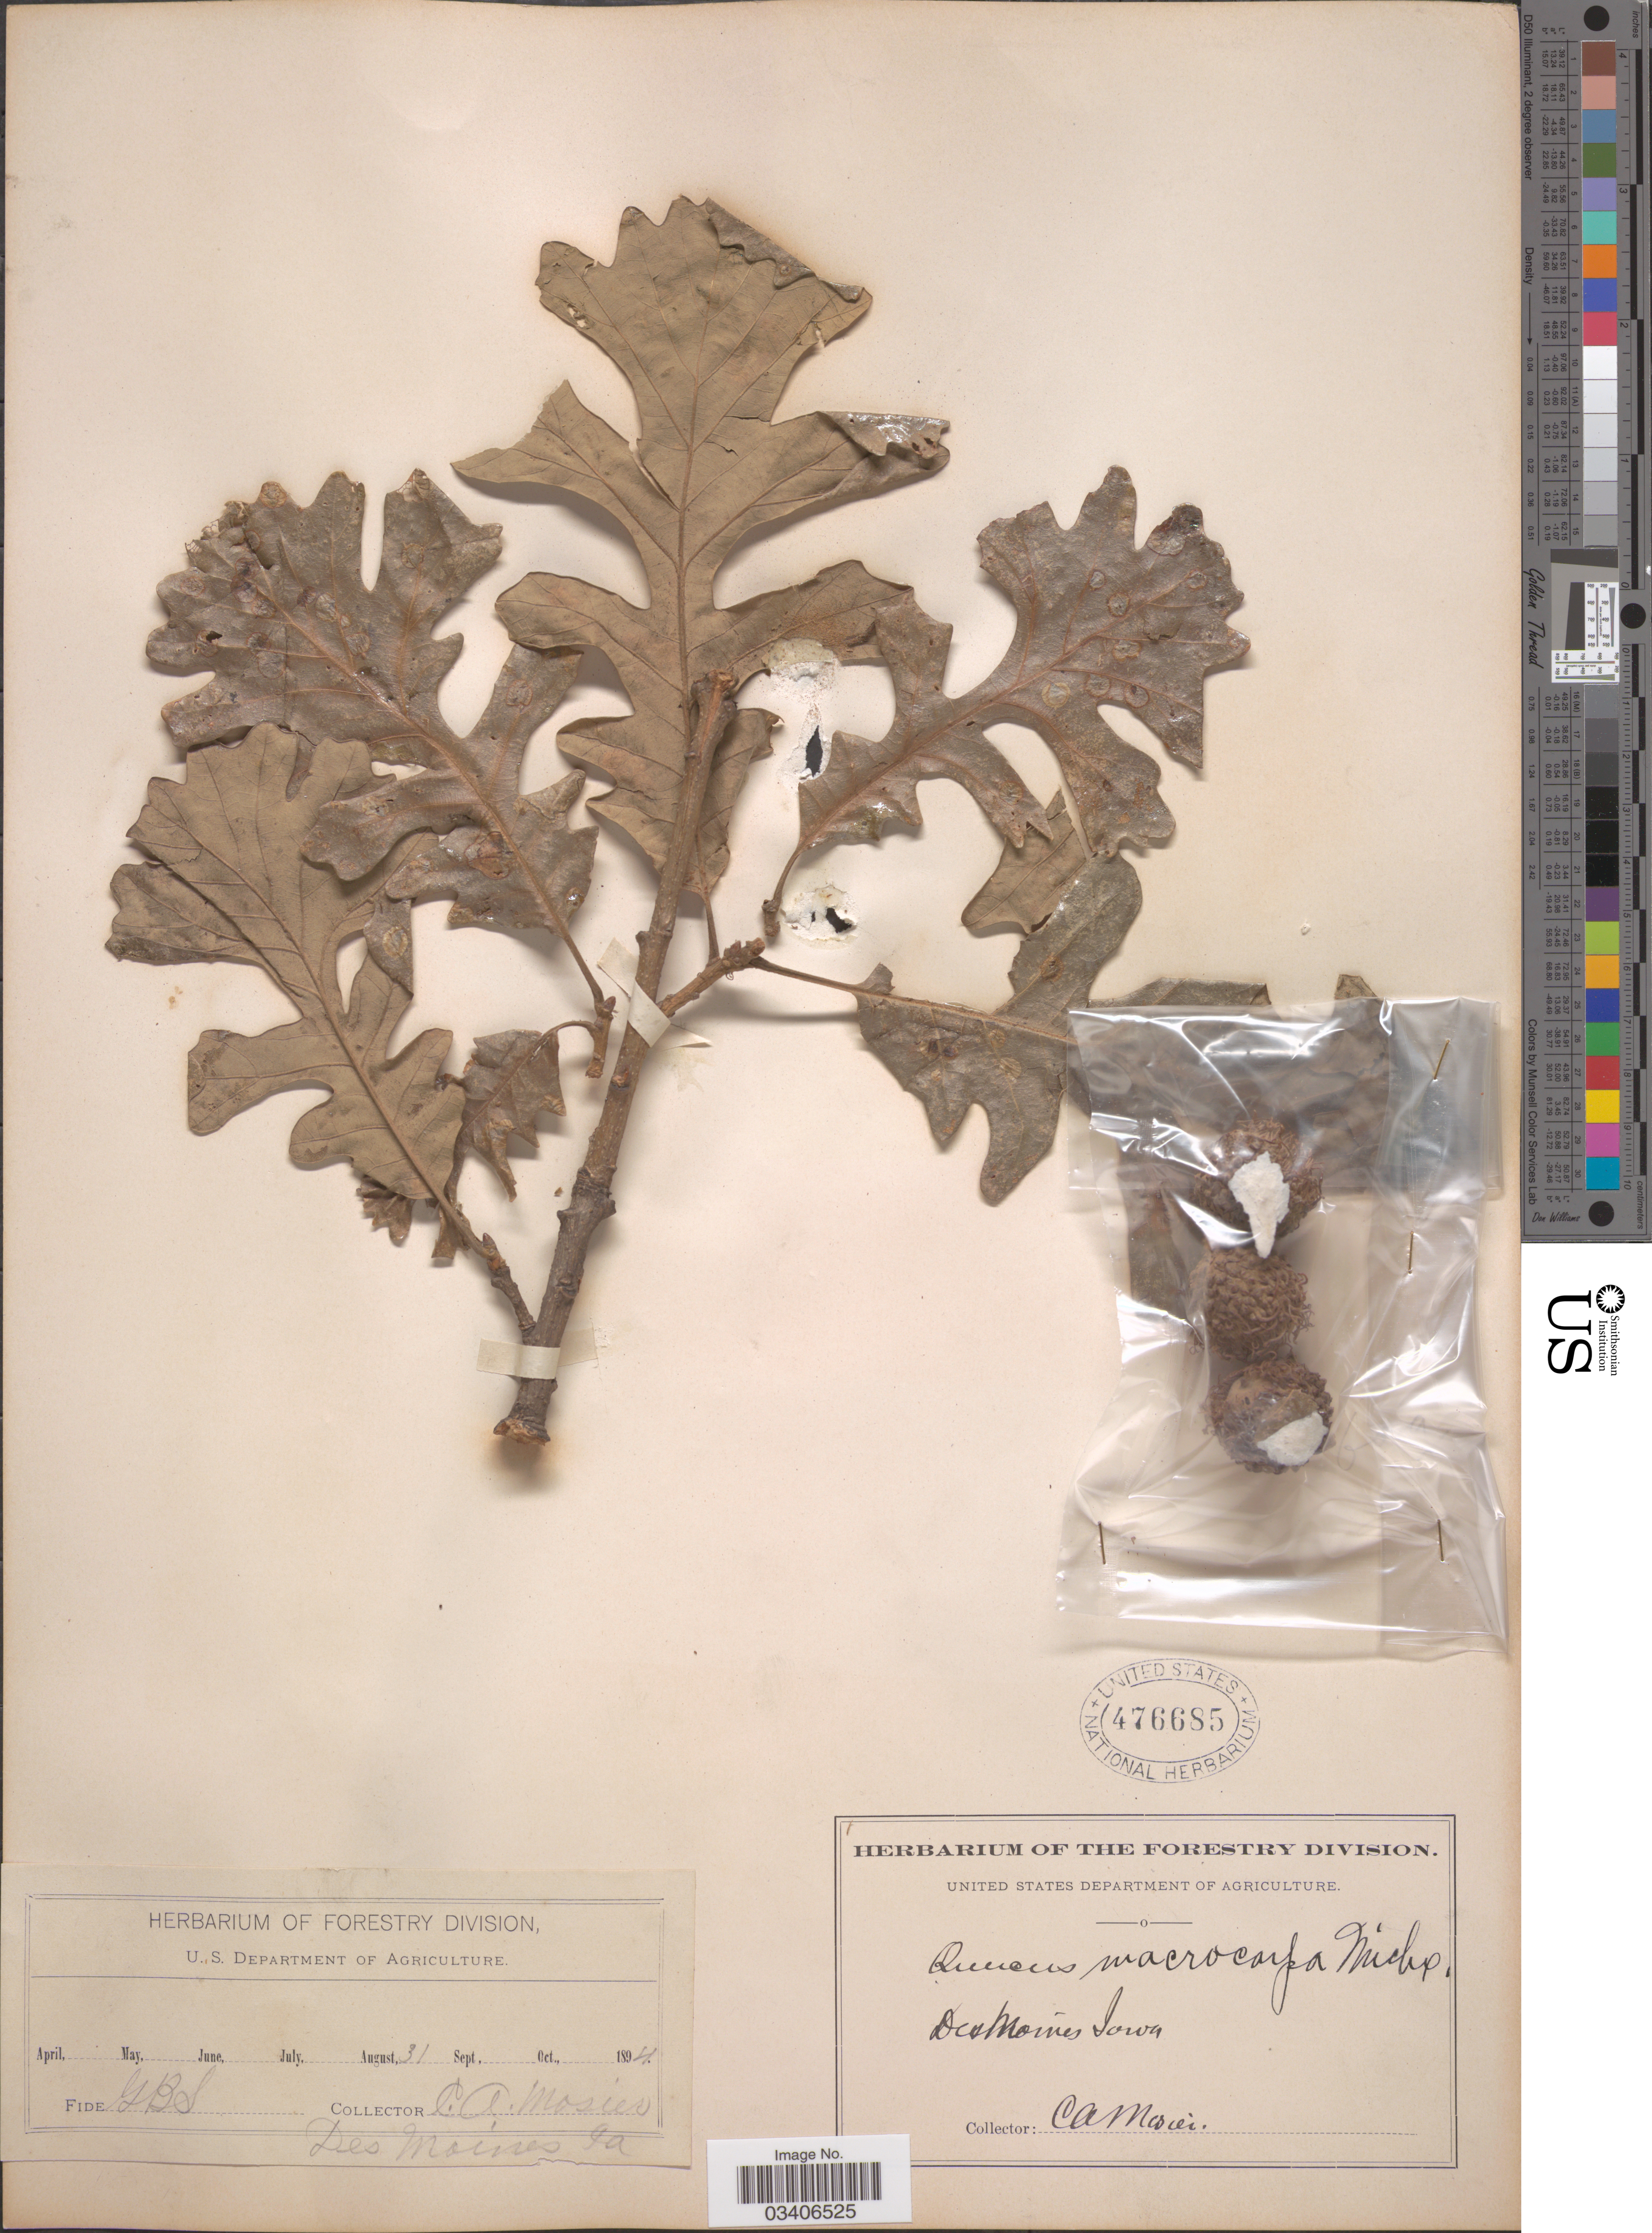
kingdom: Plantae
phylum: Tracheophyta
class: Magnoliopsida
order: Fagales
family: Fagaceae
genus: Quercus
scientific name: Quercus macrocarpa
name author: Michx.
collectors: C. A. Mosier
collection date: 1894-08-31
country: United States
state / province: Iowa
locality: Des Moines.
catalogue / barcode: US 476685